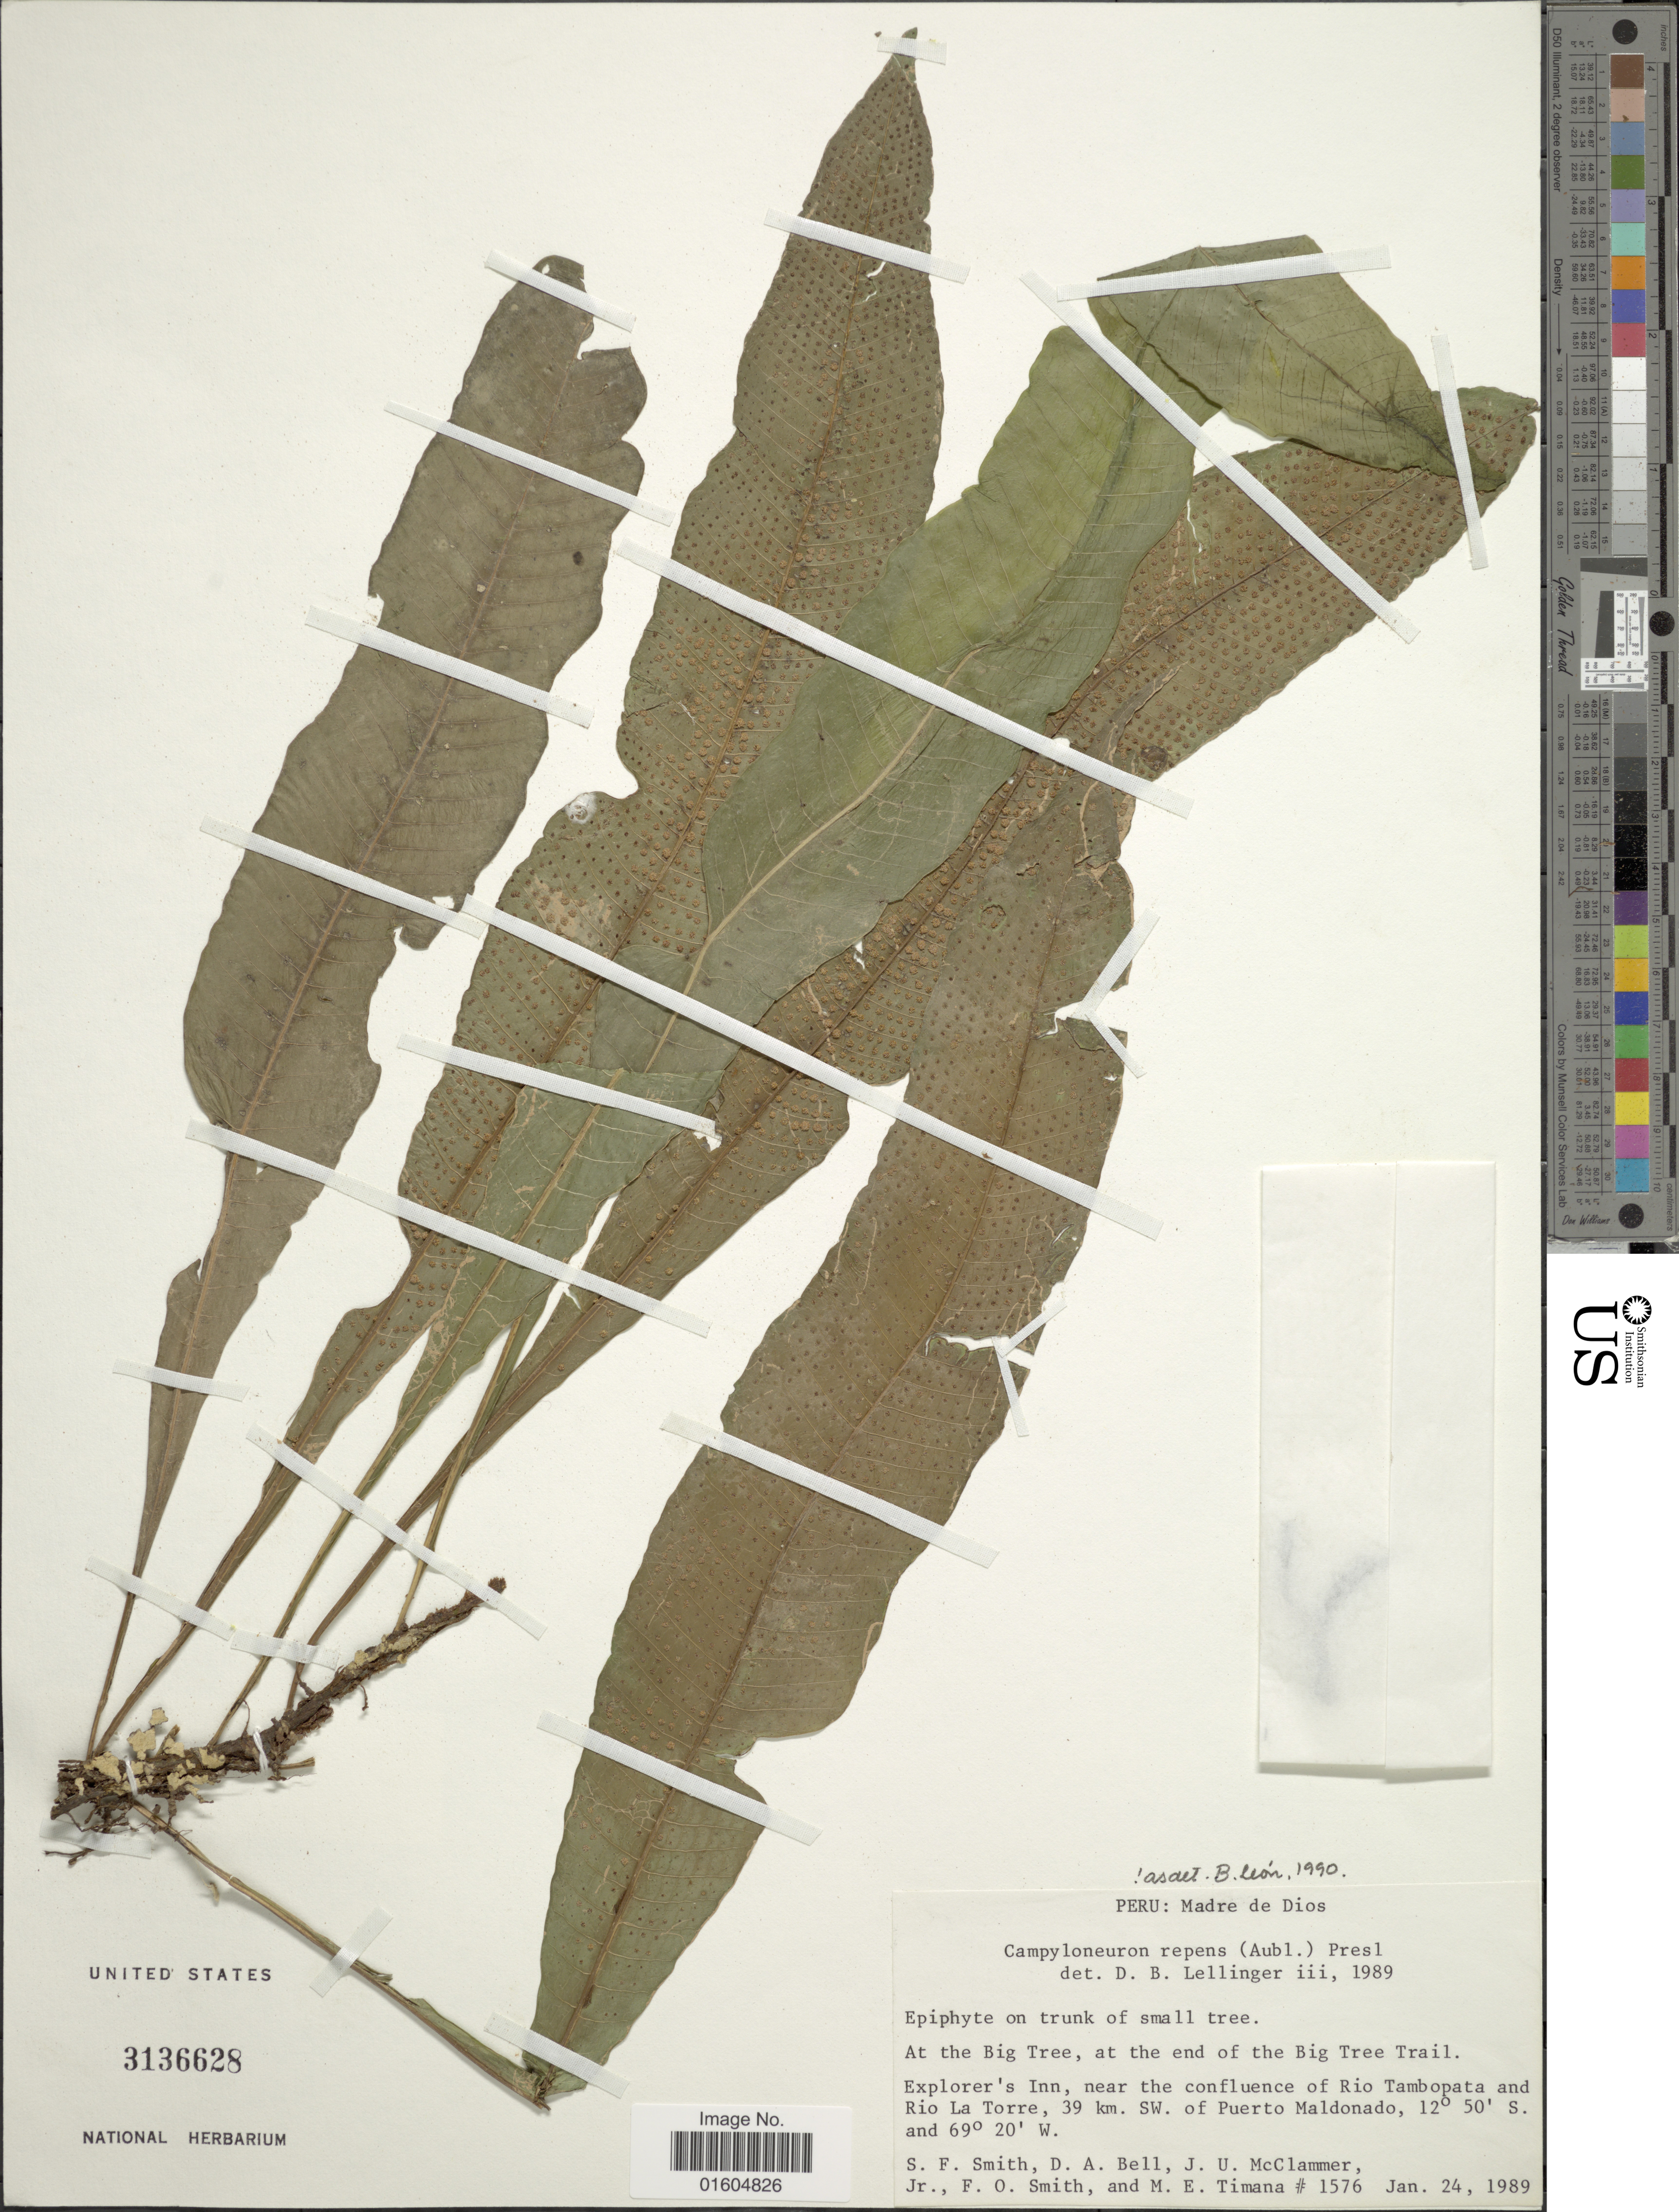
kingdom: Plantae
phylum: Tracheophyta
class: Polypodiopsida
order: Polypodiales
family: Polypodiaceae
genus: Campyloneurum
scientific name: Campyloneurum repens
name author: (Aubl.) C. Presl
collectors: S.F. Smith, D. A. Bell, J. McClammer Jr. & F. Smith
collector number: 1576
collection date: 1989-01-24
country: Peru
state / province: Madre de Dios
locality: Peru: Madre de Dios. At the Big Tree, at the end of the Big Tree Trail. Explorer's Inn, near the confluence of Rio Tambopata and Rio La Torre, 39 km. SW. of Puerto Maldonado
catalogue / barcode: US 3136628